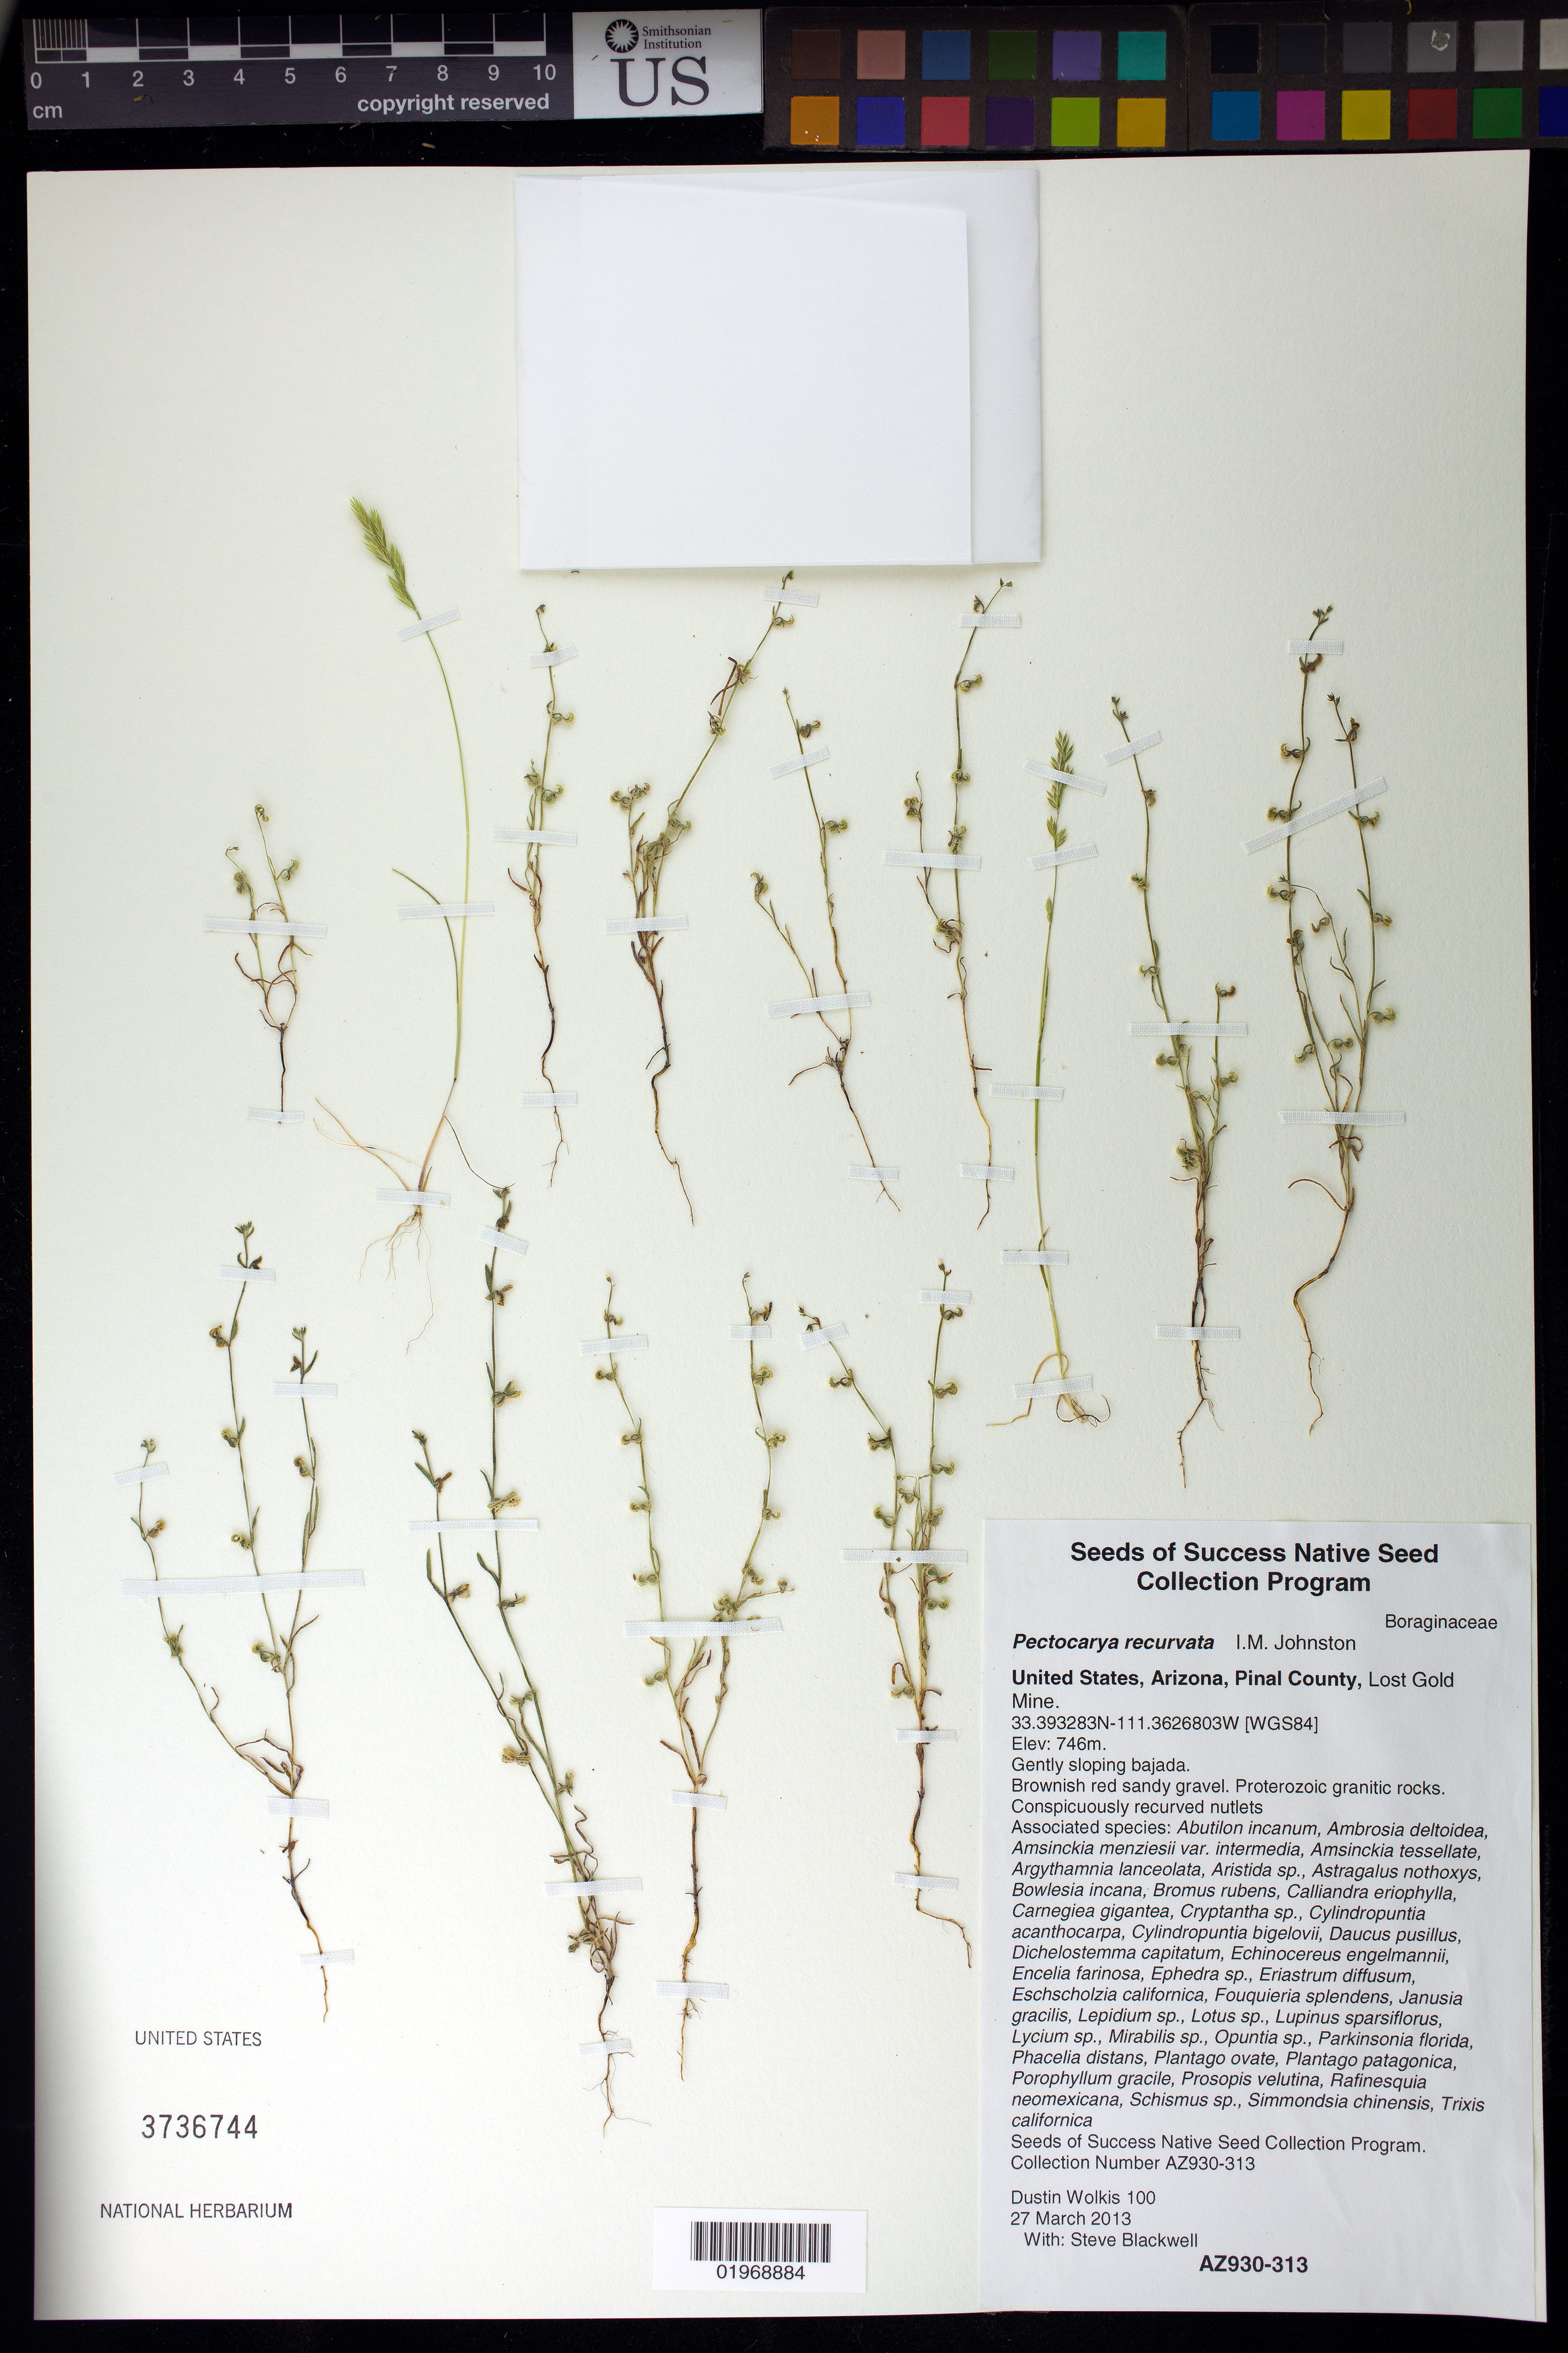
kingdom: Plantae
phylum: Tracheophyta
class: Magnoliopsida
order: Boraginales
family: Boraginaceae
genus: Pectocarya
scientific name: Pectocarya recurvata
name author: I.M. Johnst.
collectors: D. Wolkis & S. Blackwell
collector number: AZ930-313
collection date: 2013-03-27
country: United States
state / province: Arizona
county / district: Pinal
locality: Lost Gold Mine.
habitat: Gently sloping bajada, brownish red sandy gravel. Proterozoic granitic rocks.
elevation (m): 746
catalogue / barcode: US 3736744